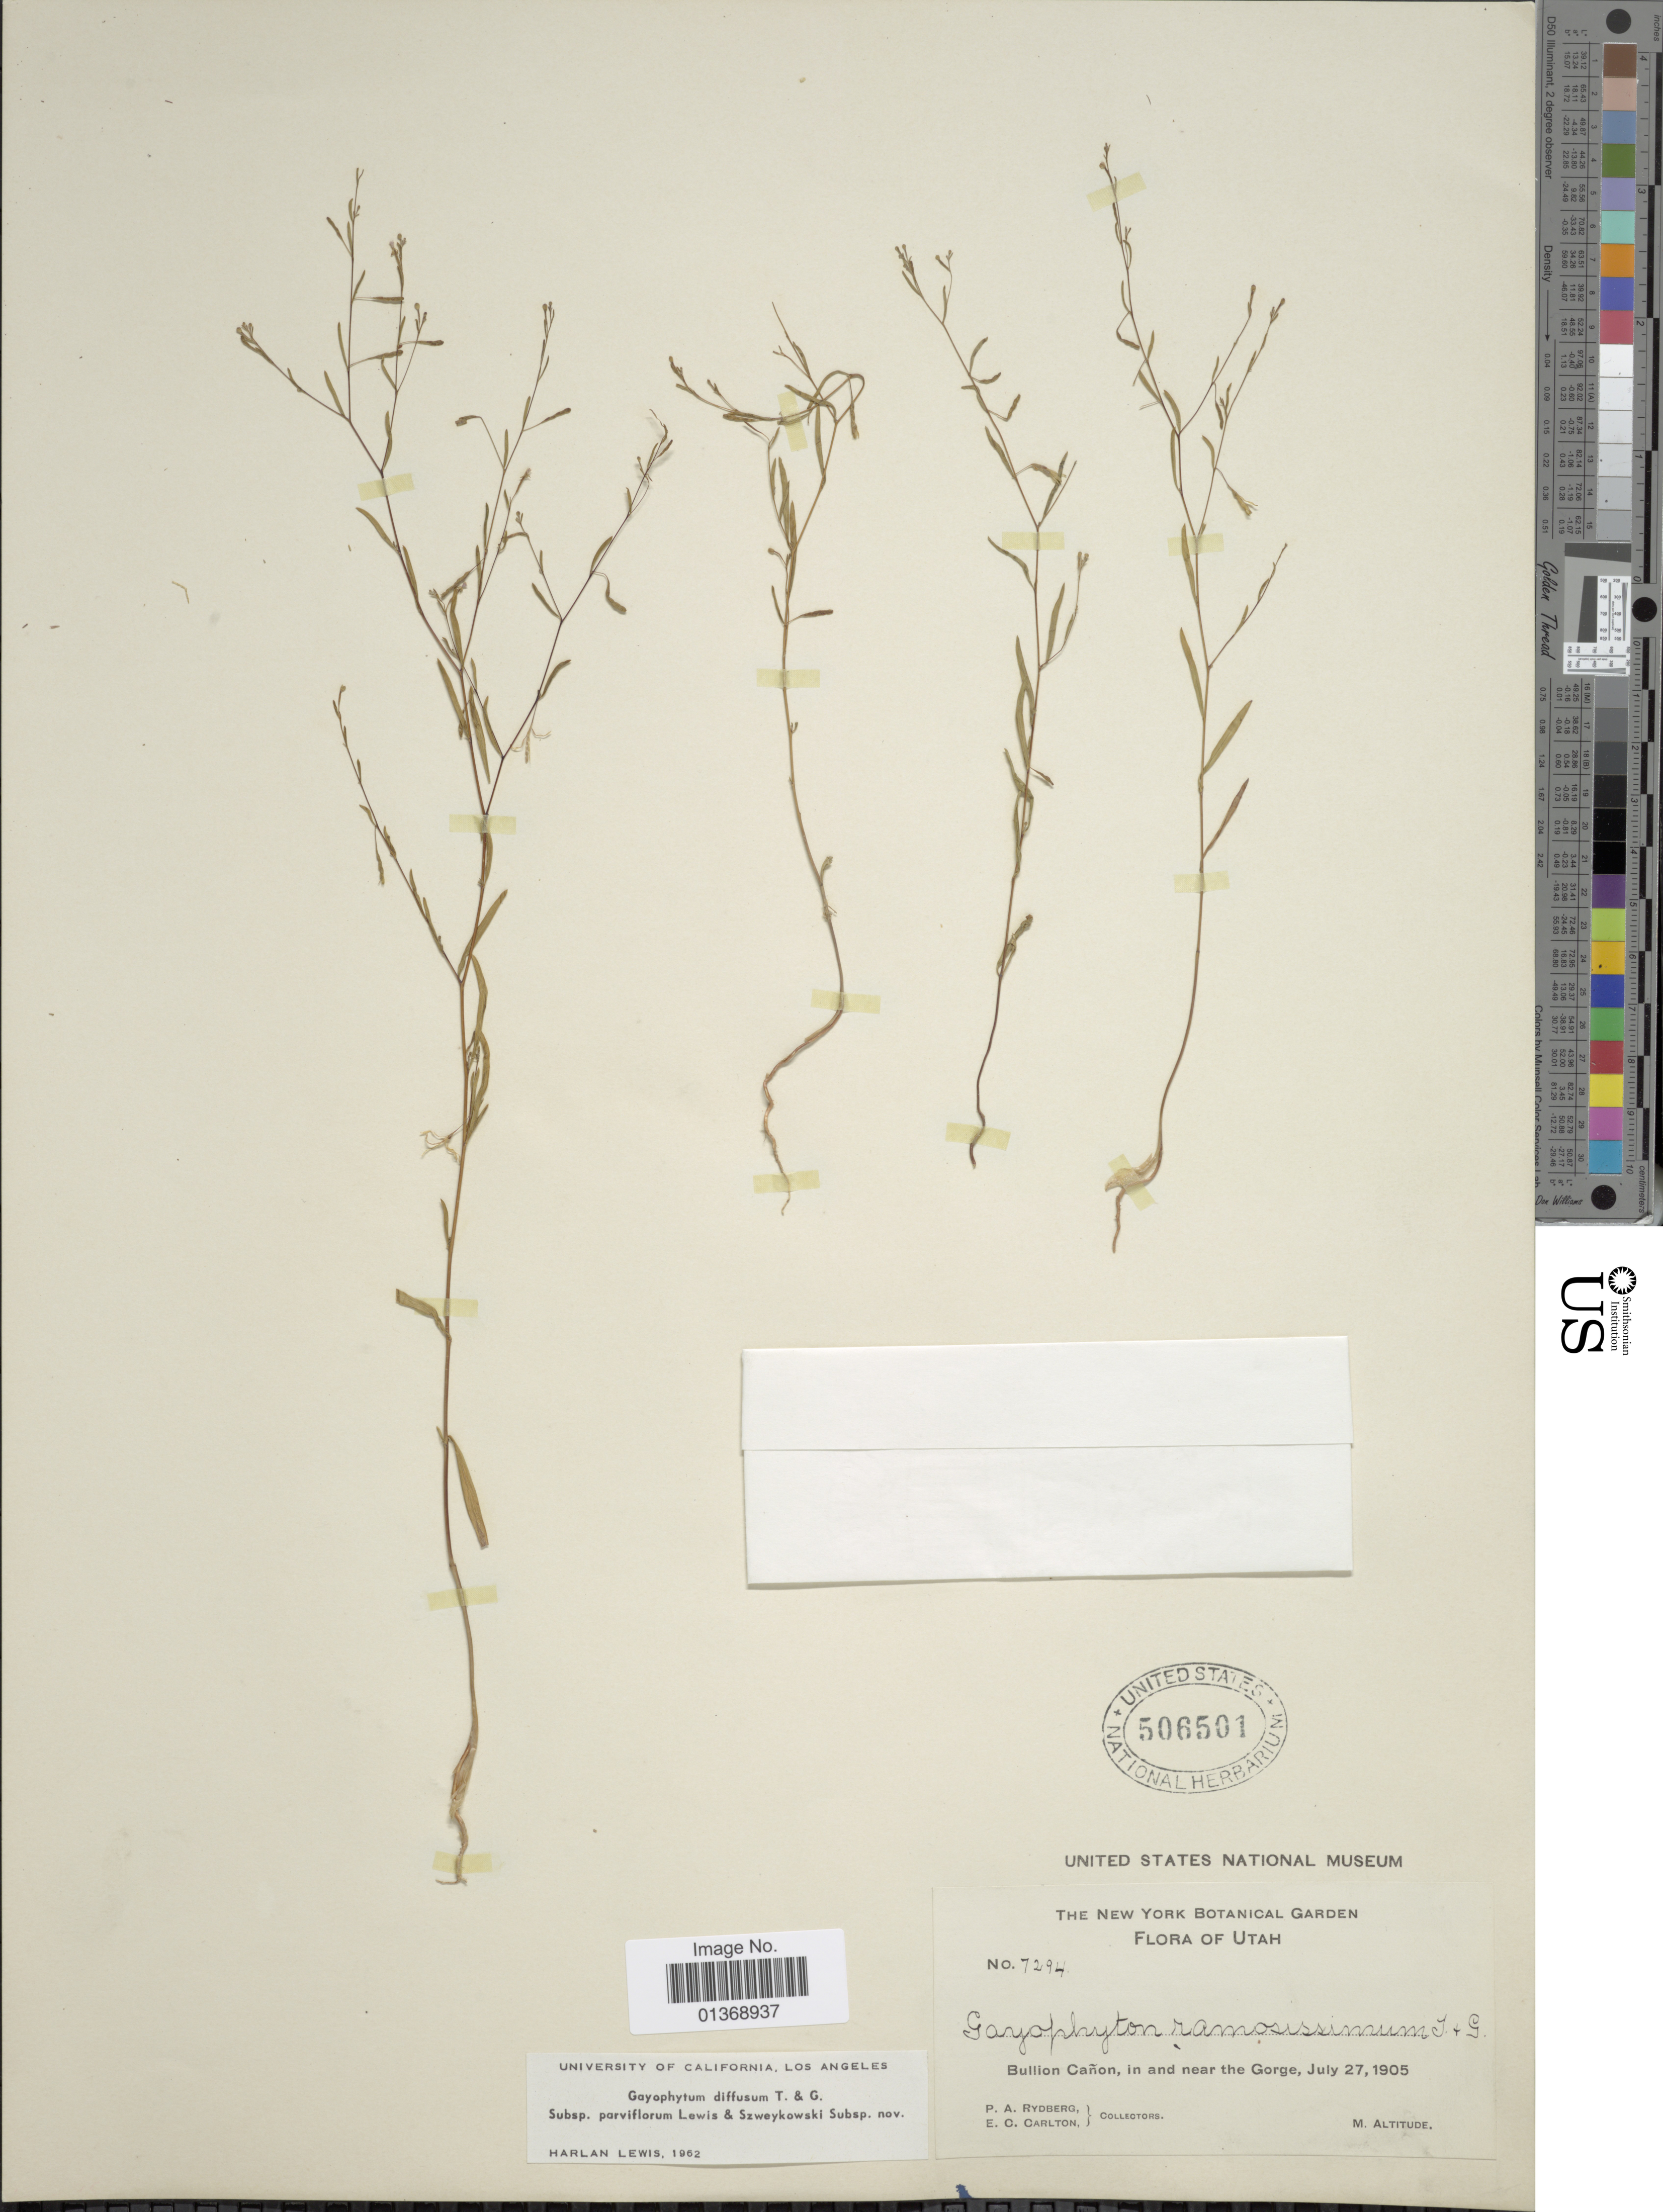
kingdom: Plantae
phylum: Tracheophyta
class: Magnoliopsida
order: Myrtales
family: Onagraceae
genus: Gayophytum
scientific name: Gayophytum diffusum subsp. parviflorum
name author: F. H. Lewis & Szweyk.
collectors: P. A. Rydberg & E. Carlton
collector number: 7294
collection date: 1905-07-27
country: United States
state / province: Utah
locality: Buillion Cañon, in and near the Goge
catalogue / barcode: US 506501